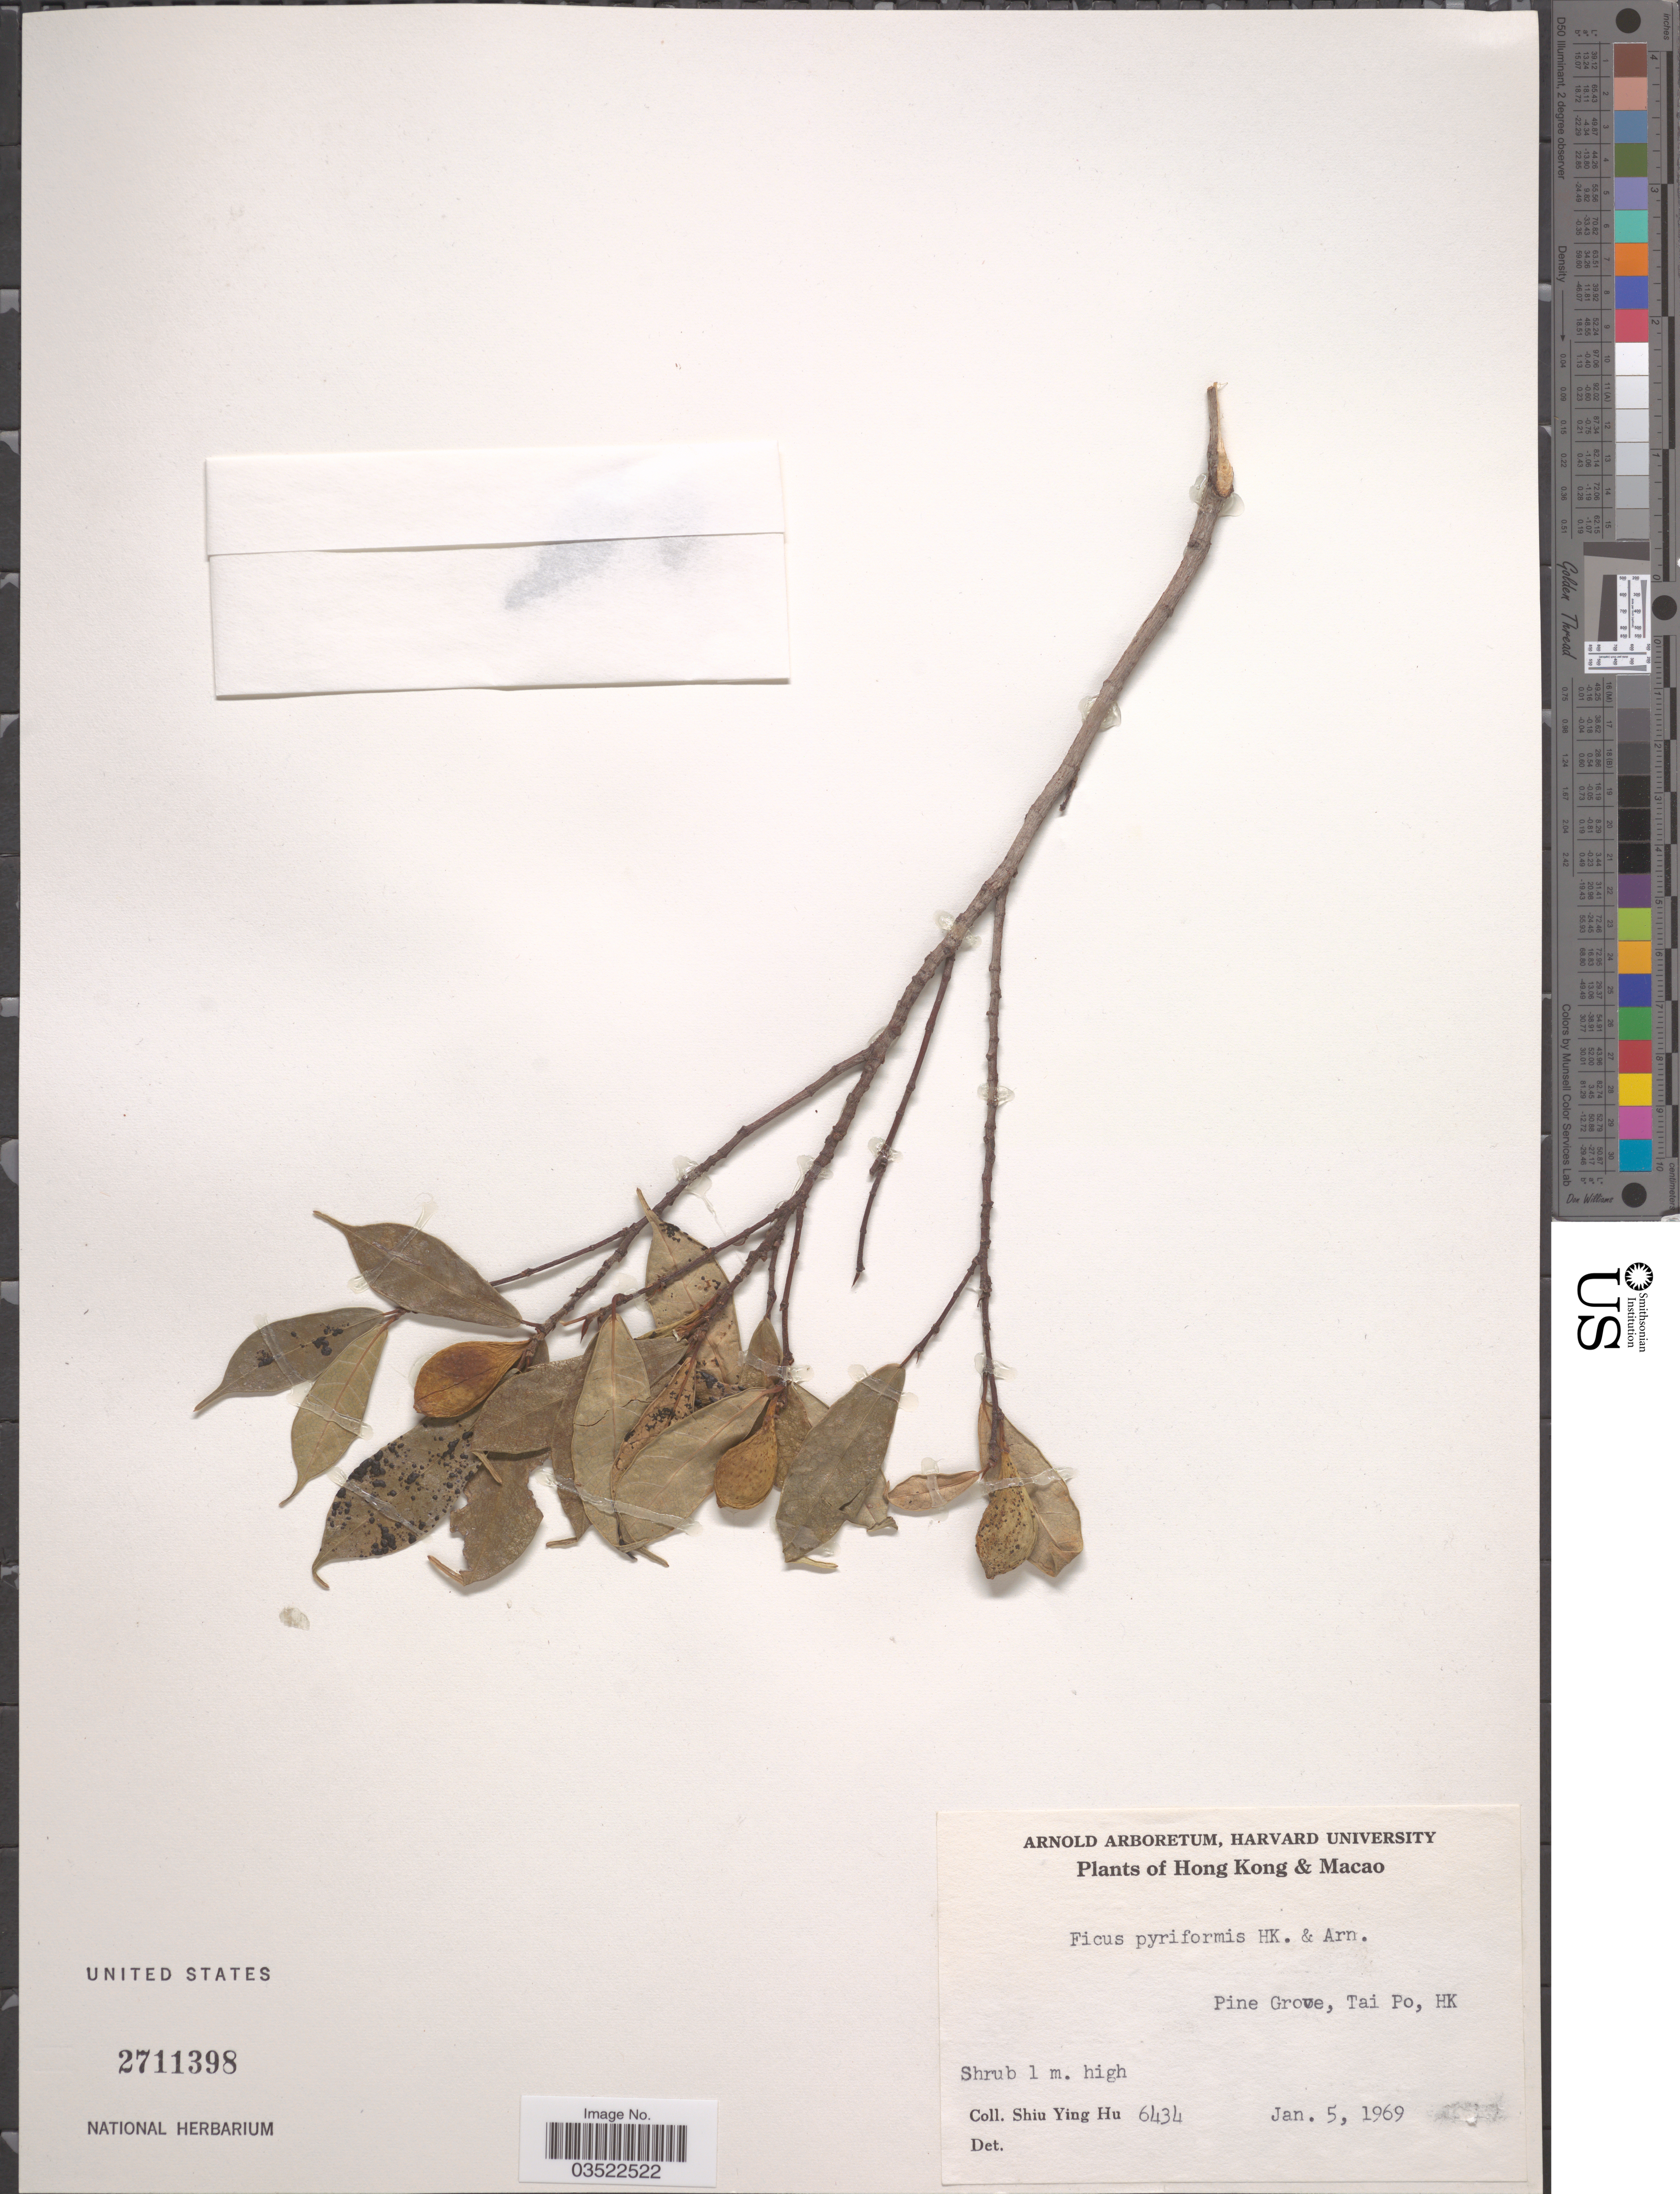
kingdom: Plantae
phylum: Tracheophyta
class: Magnoliopsida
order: Rosales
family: Moraceae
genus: Ficus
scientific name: Ficus pyriformis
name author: Hook. & Arn.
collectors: S. Y. Hu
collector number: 6434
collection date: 1969-01-05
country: China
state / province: Hong Kong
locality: Pine Grove, Tai Po.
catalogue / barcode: US 2711398